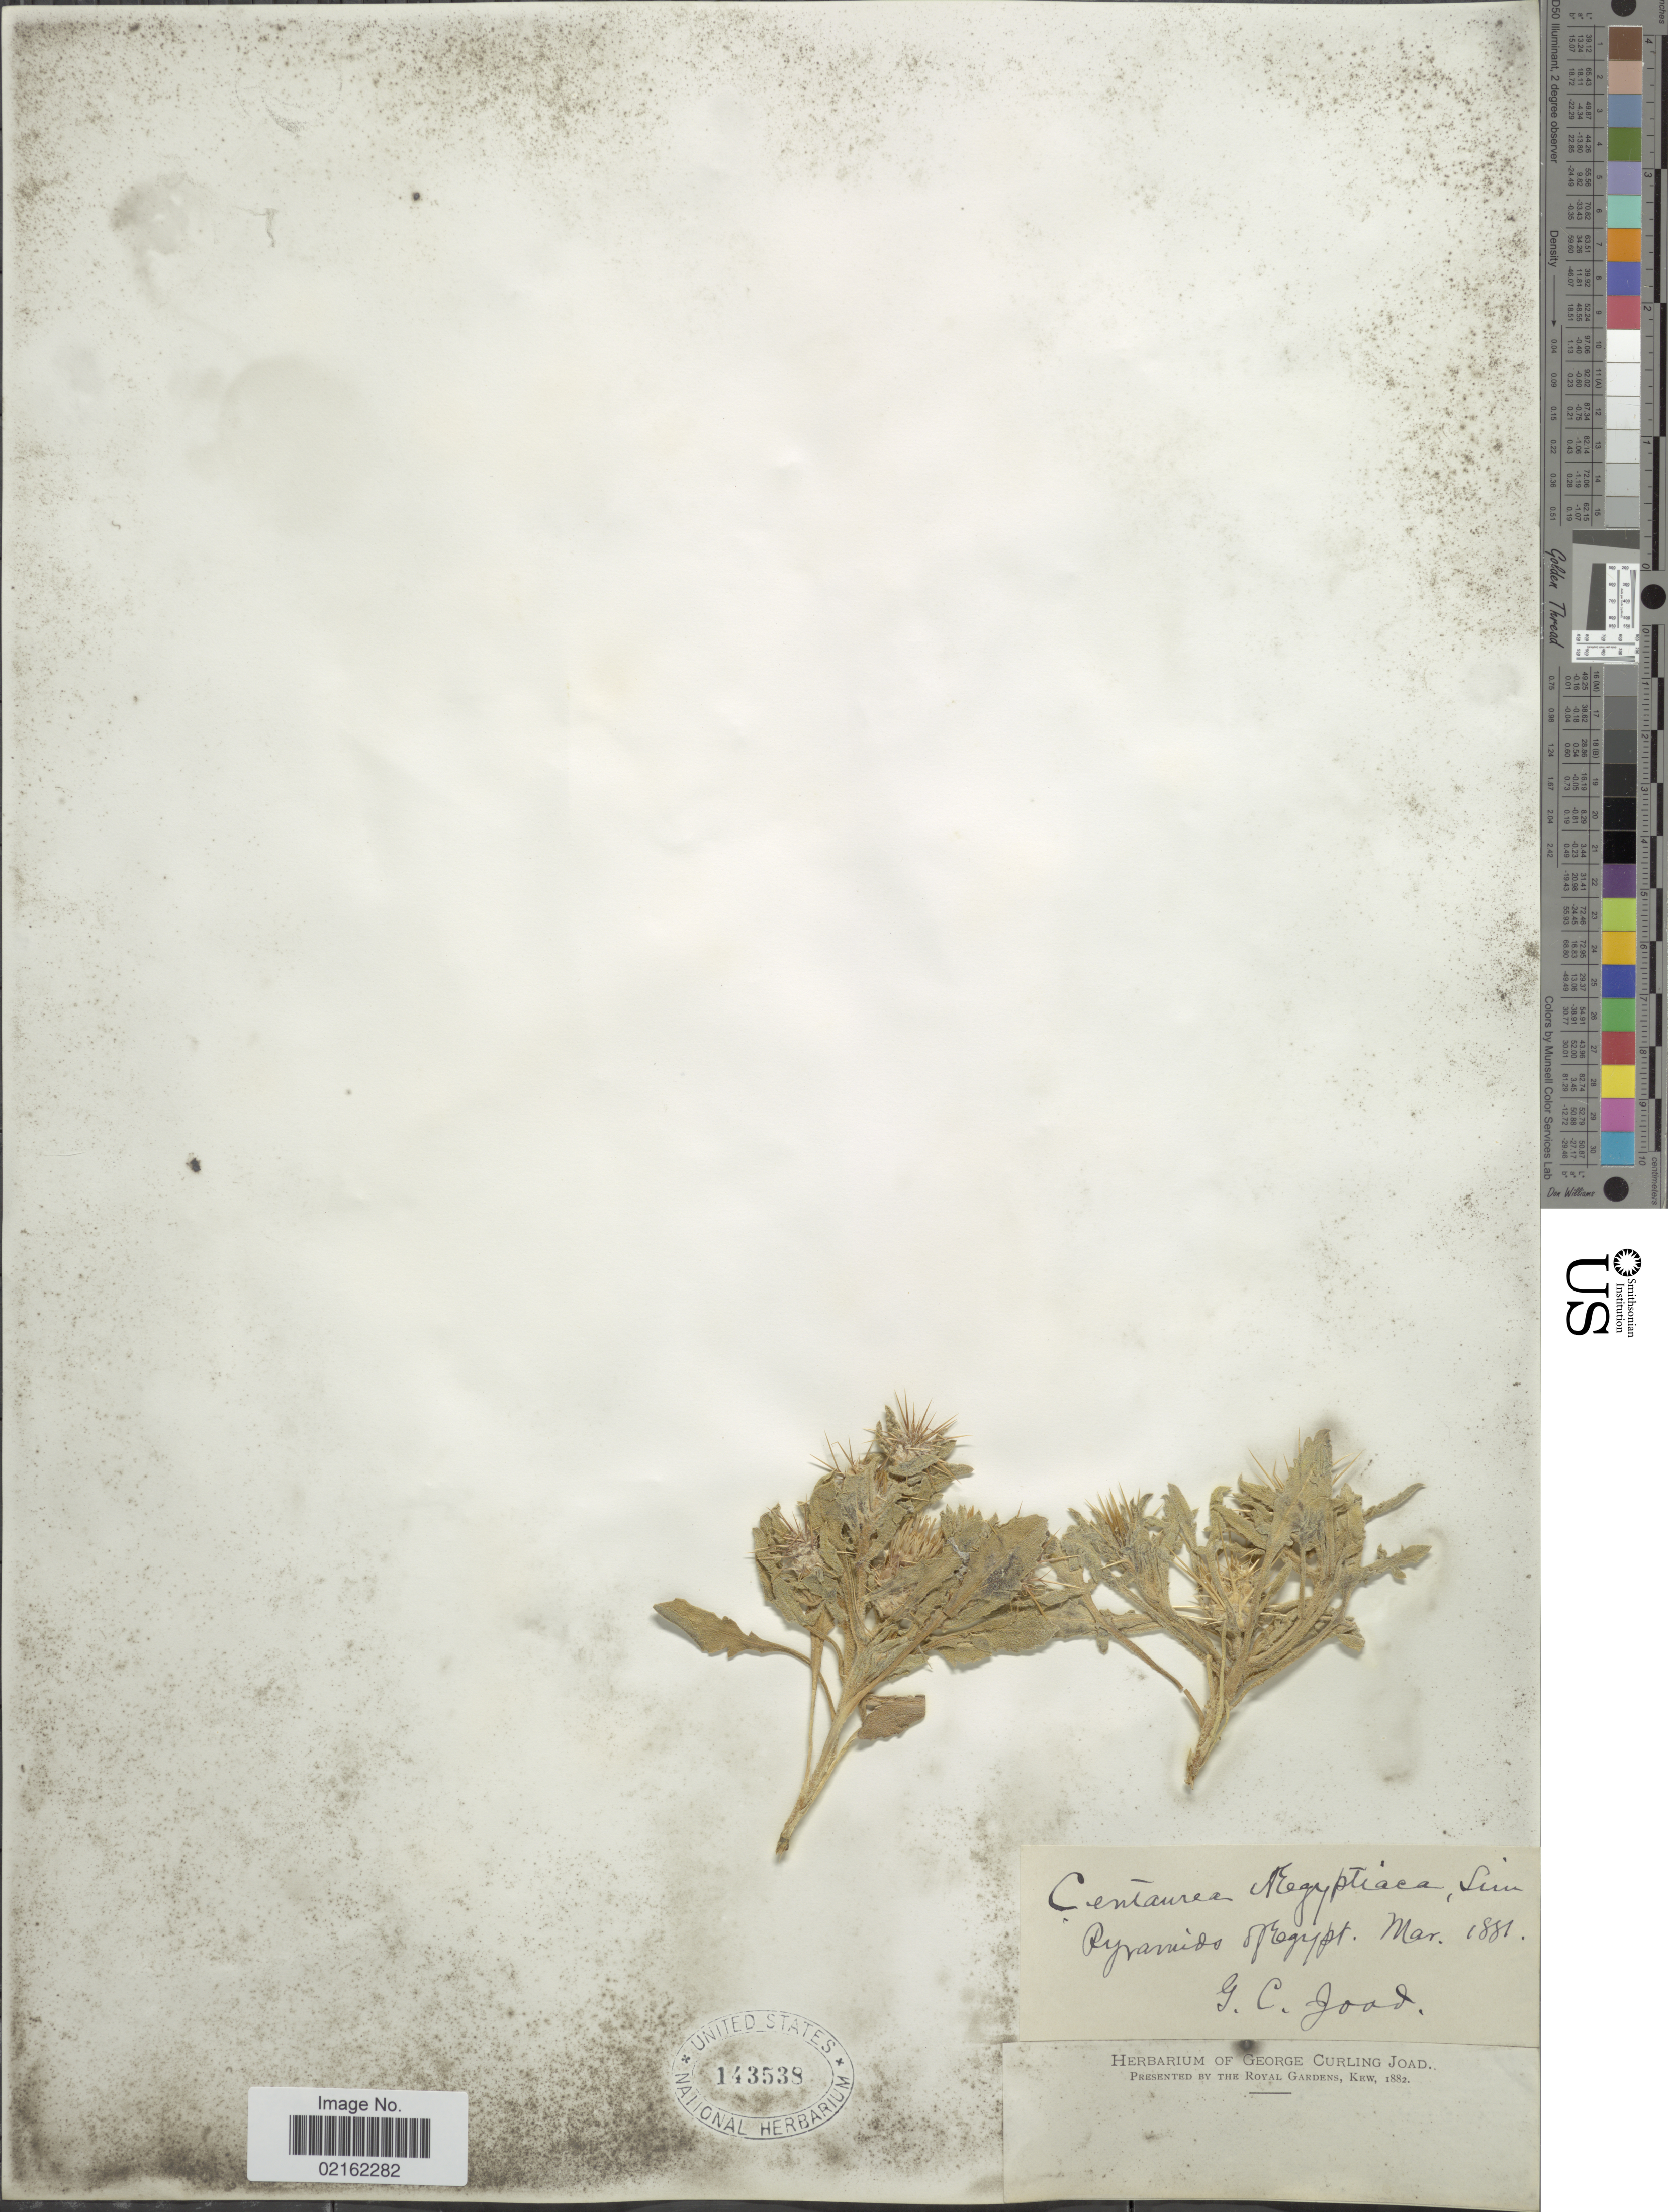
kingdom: Plantae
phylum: Tracheophyta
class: Magnoliopsida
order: Asterales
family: Asteraceae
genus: Centaurea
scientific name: Centaurea aegyptiaca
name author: L.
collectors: G. Joad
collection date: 1881-03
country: Egypt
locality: Pyramids of Egypt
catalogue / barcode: US 143538